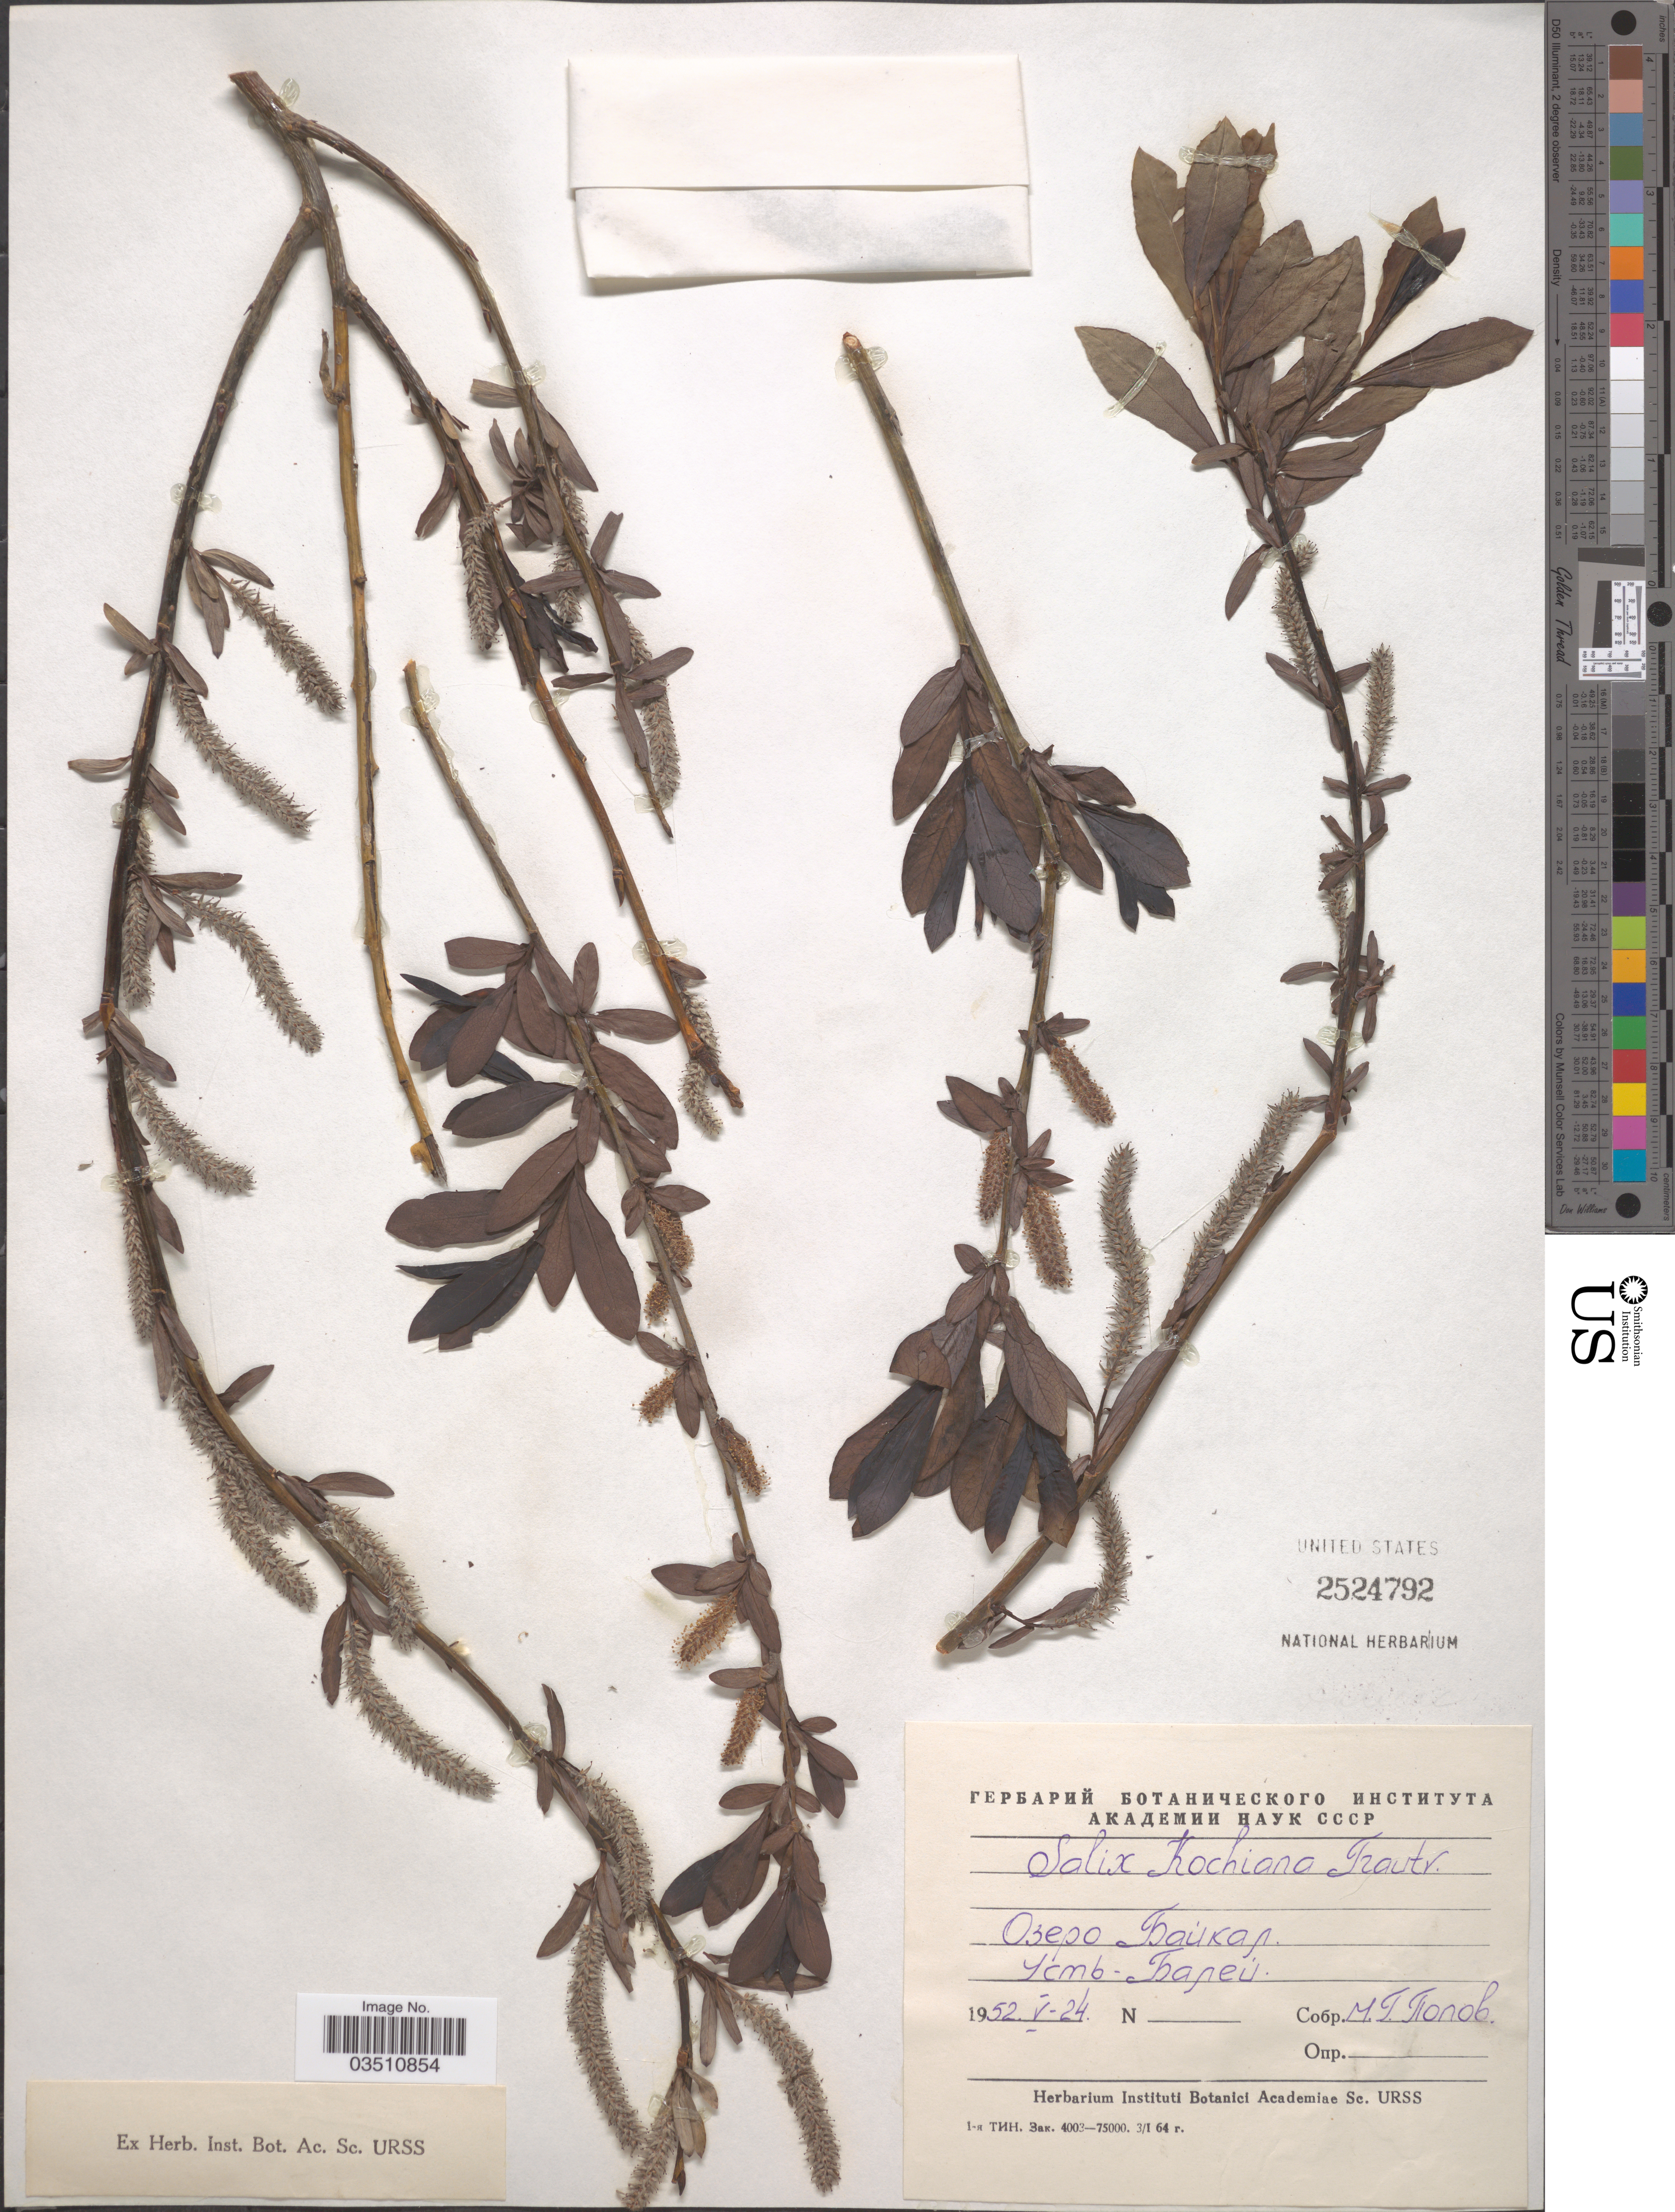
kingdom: Plantae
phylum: Tracheophyta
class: Magnoliopsida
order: Malpighiales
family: Salicaceae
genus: Salix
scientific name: Salix kochiana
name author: Trautv.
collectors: M. Popov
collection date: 1952-05-24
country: Russian Federation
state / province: Irkutsk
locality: Lake Baikal, Ust- Baley.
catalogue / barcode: US 2524792